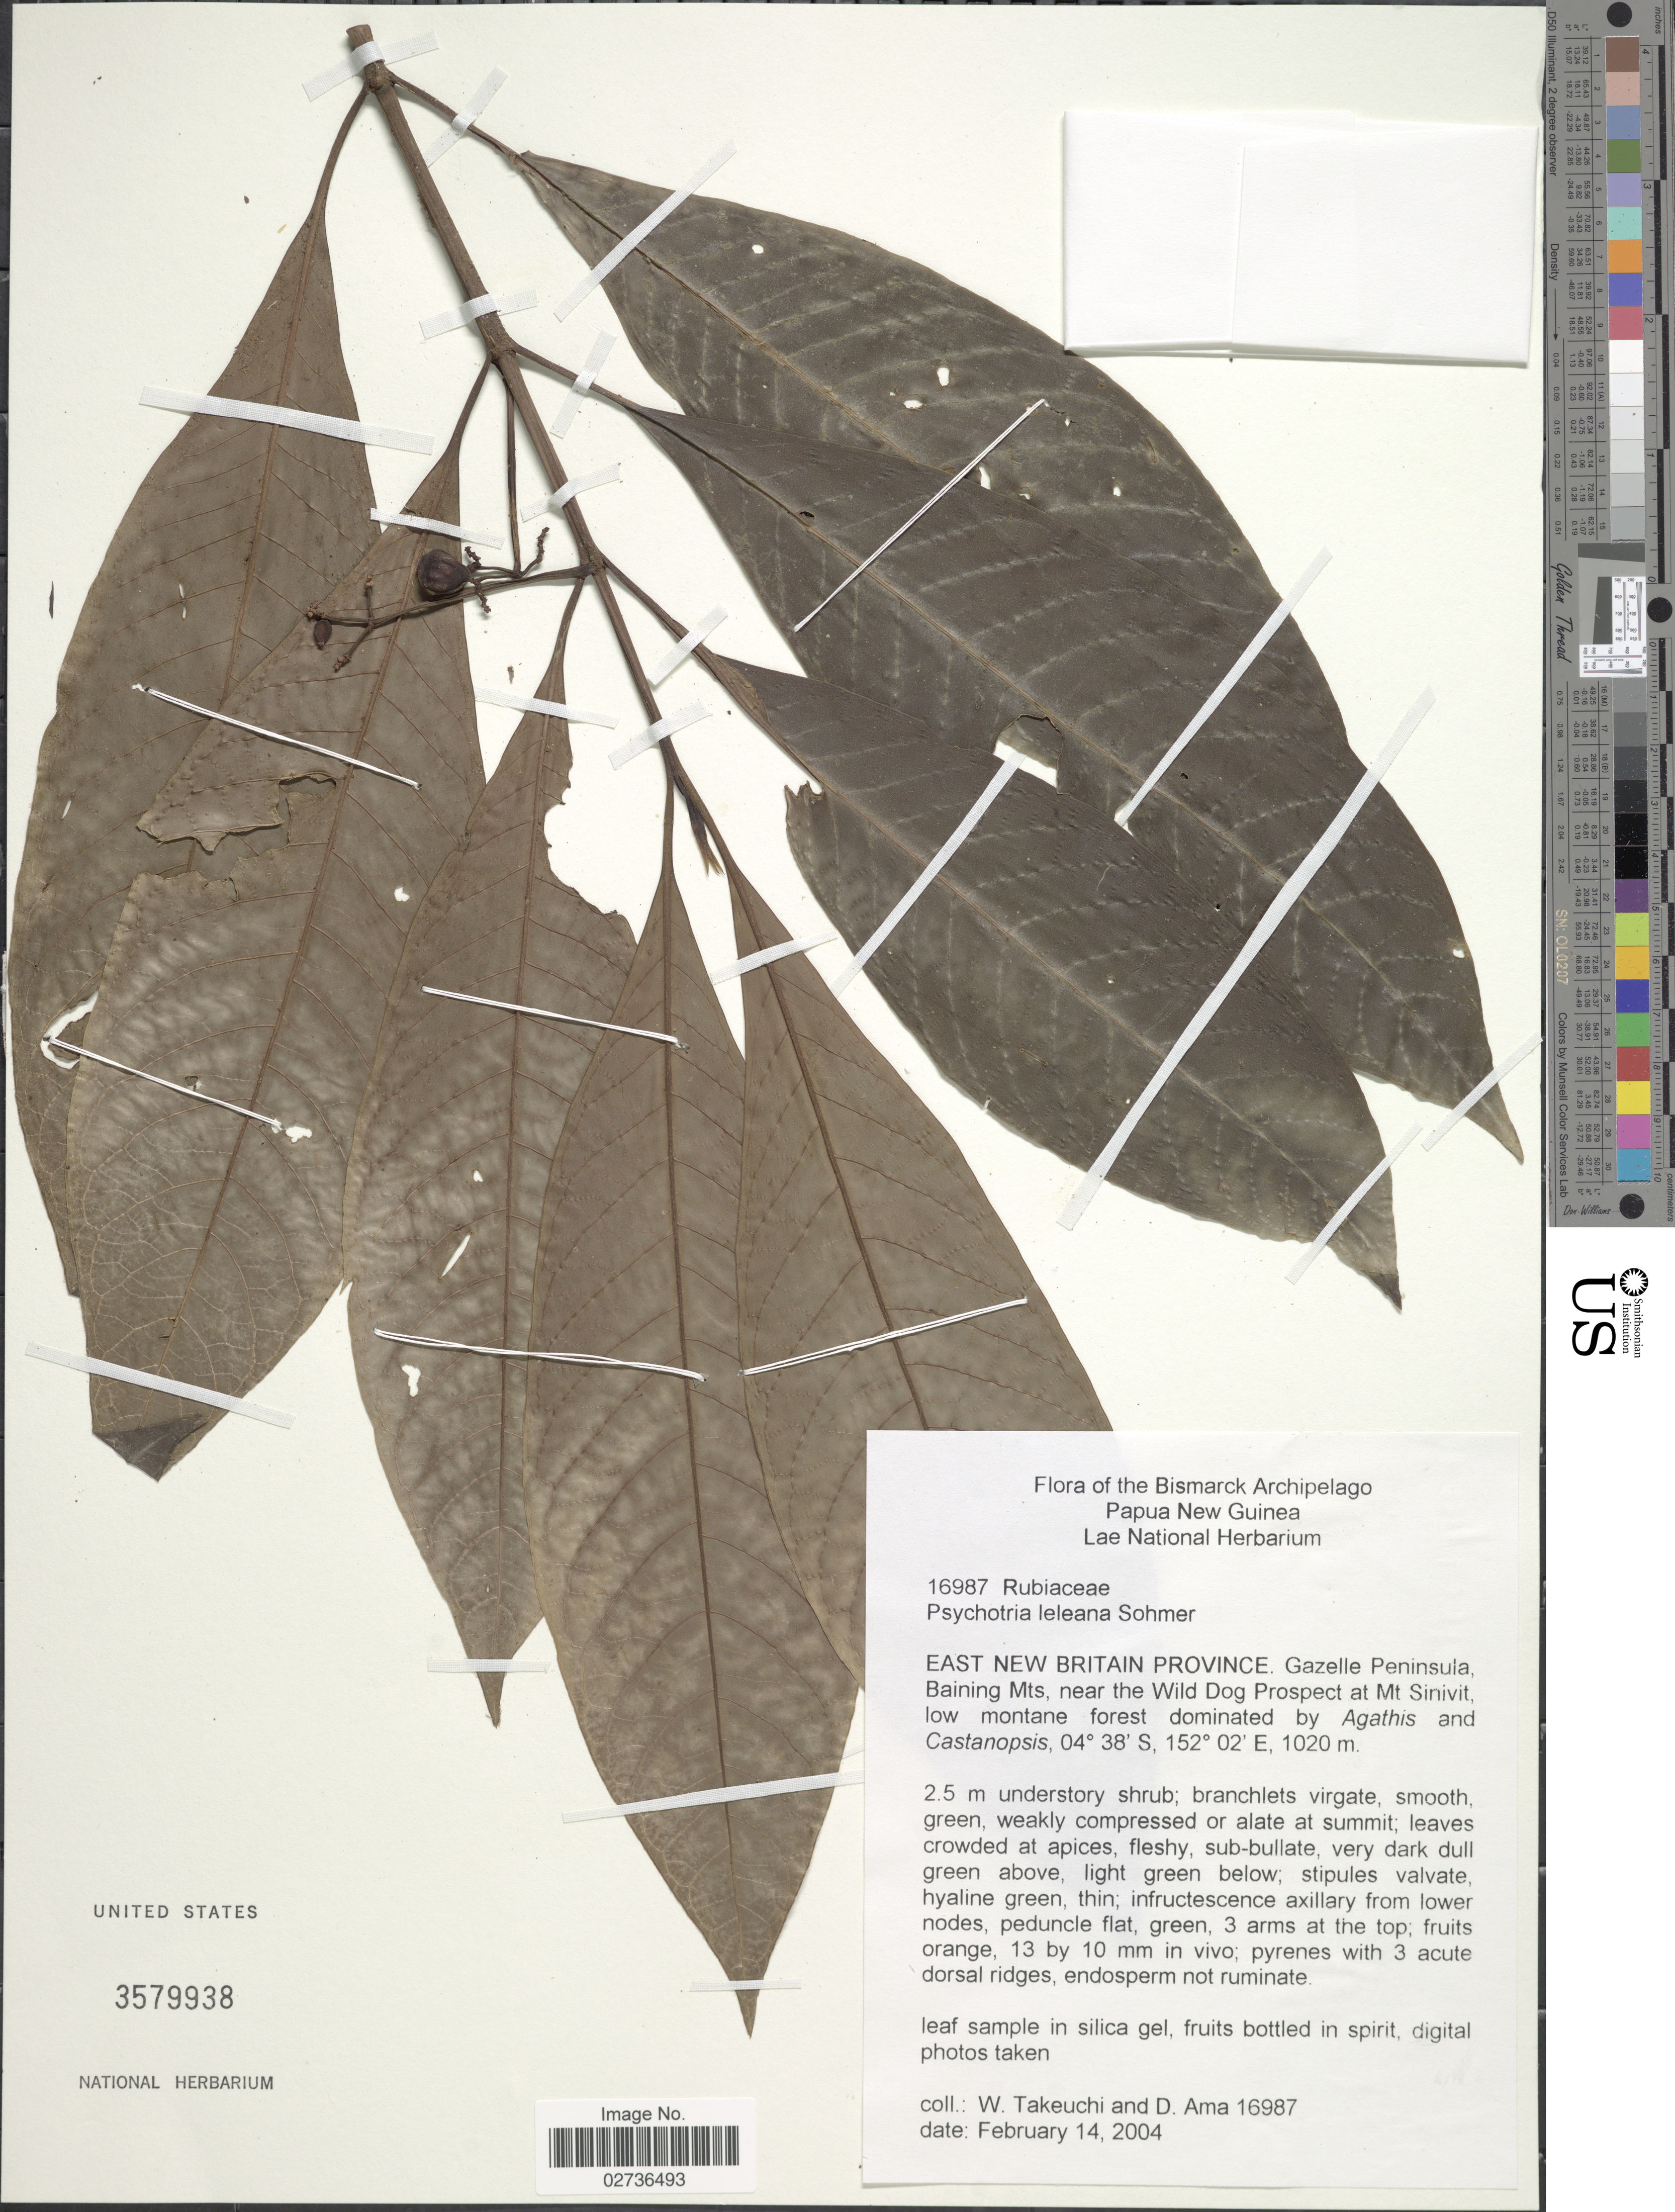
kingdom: Plantae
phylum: Tracheophyta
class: Magnoliopsida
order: Gentianales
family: Rubiaceae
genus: Psychotria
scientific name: Psychotria leleana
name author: Sohmer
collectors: W. Takeuchi & D. Ama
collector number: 16987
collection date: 2004-02-14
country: Papua New Guinea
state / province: East New Britain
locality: East New Britain Province: Gazelle Peninsula, Baining Mts, near the Wild Dog Prospect at Mt Sinivit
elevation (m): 1020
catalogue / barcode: US 3579938